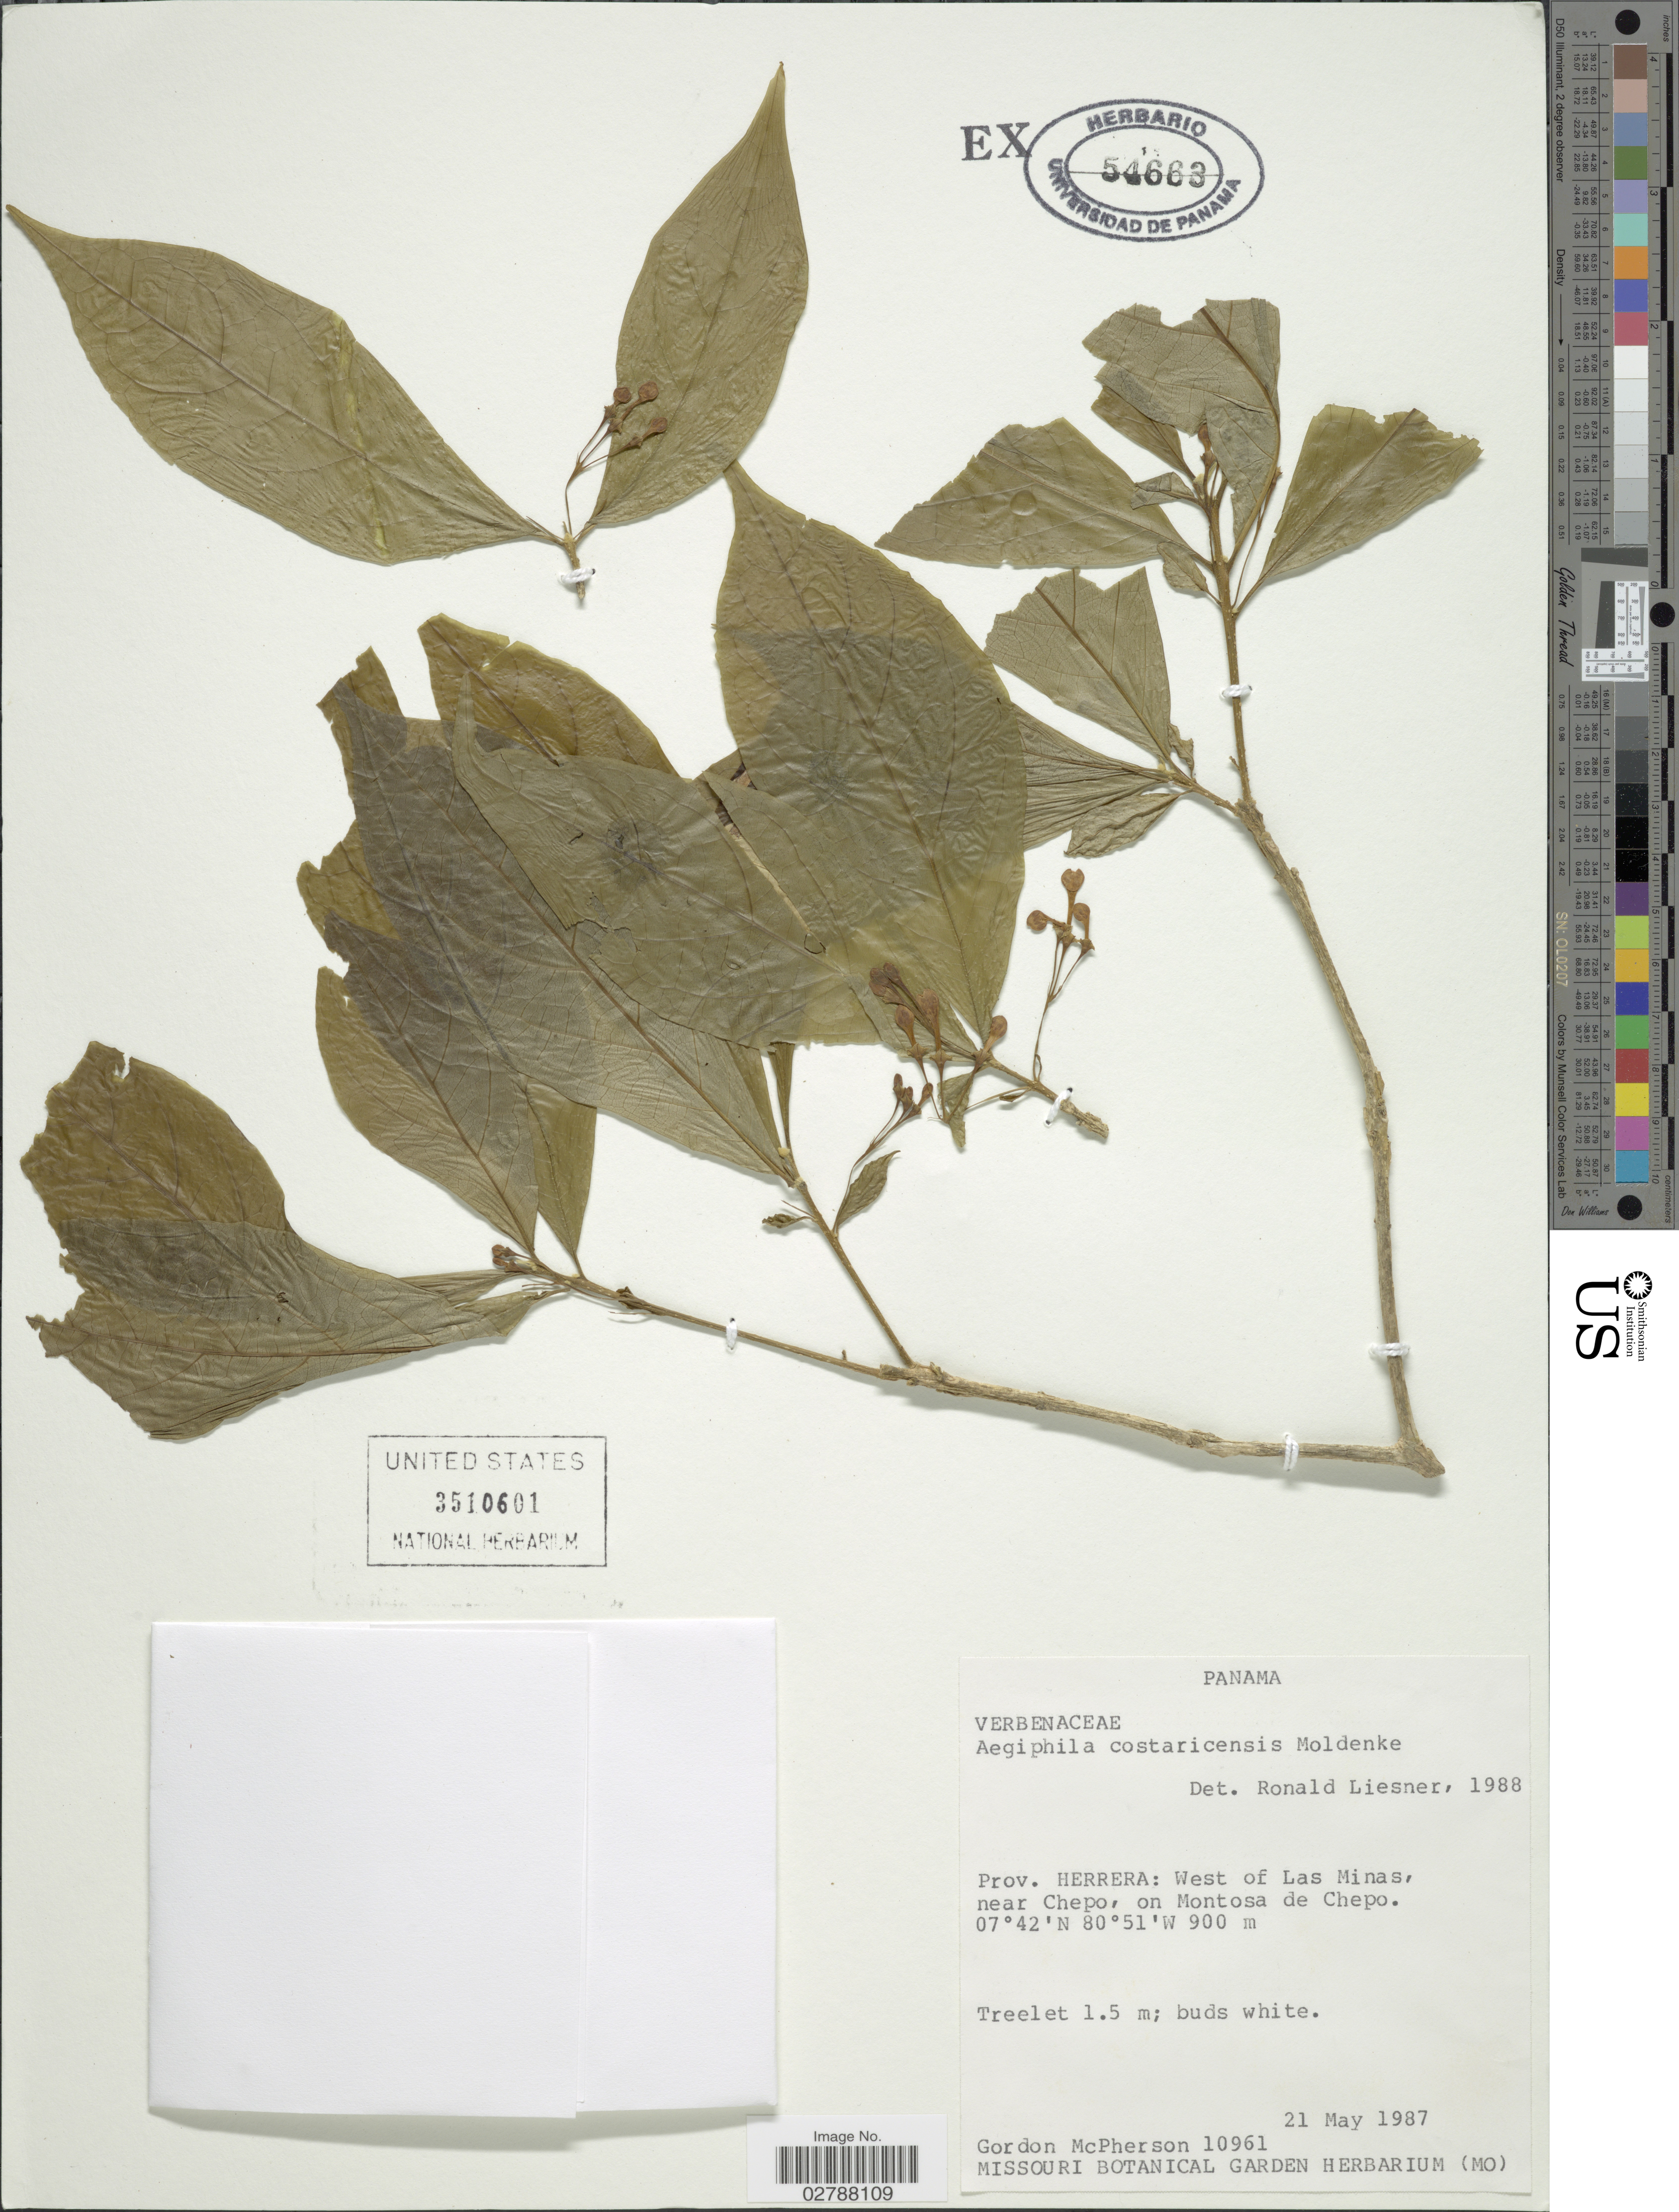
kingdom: Plantae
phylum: Tracheophyta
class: Magnoliopsida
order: Lamiales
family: Lamiaceae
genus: Aegiphila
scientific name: Aegiphila costaricensis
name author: Moldenke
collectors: G. McPherson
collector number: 10961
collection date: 1987-05-21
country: Panama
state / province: Herrera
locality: Prov. Herrera: West of Las Minas, near Chepo, on Montosa de Chepo.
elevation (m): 900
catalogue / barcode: US 3510601